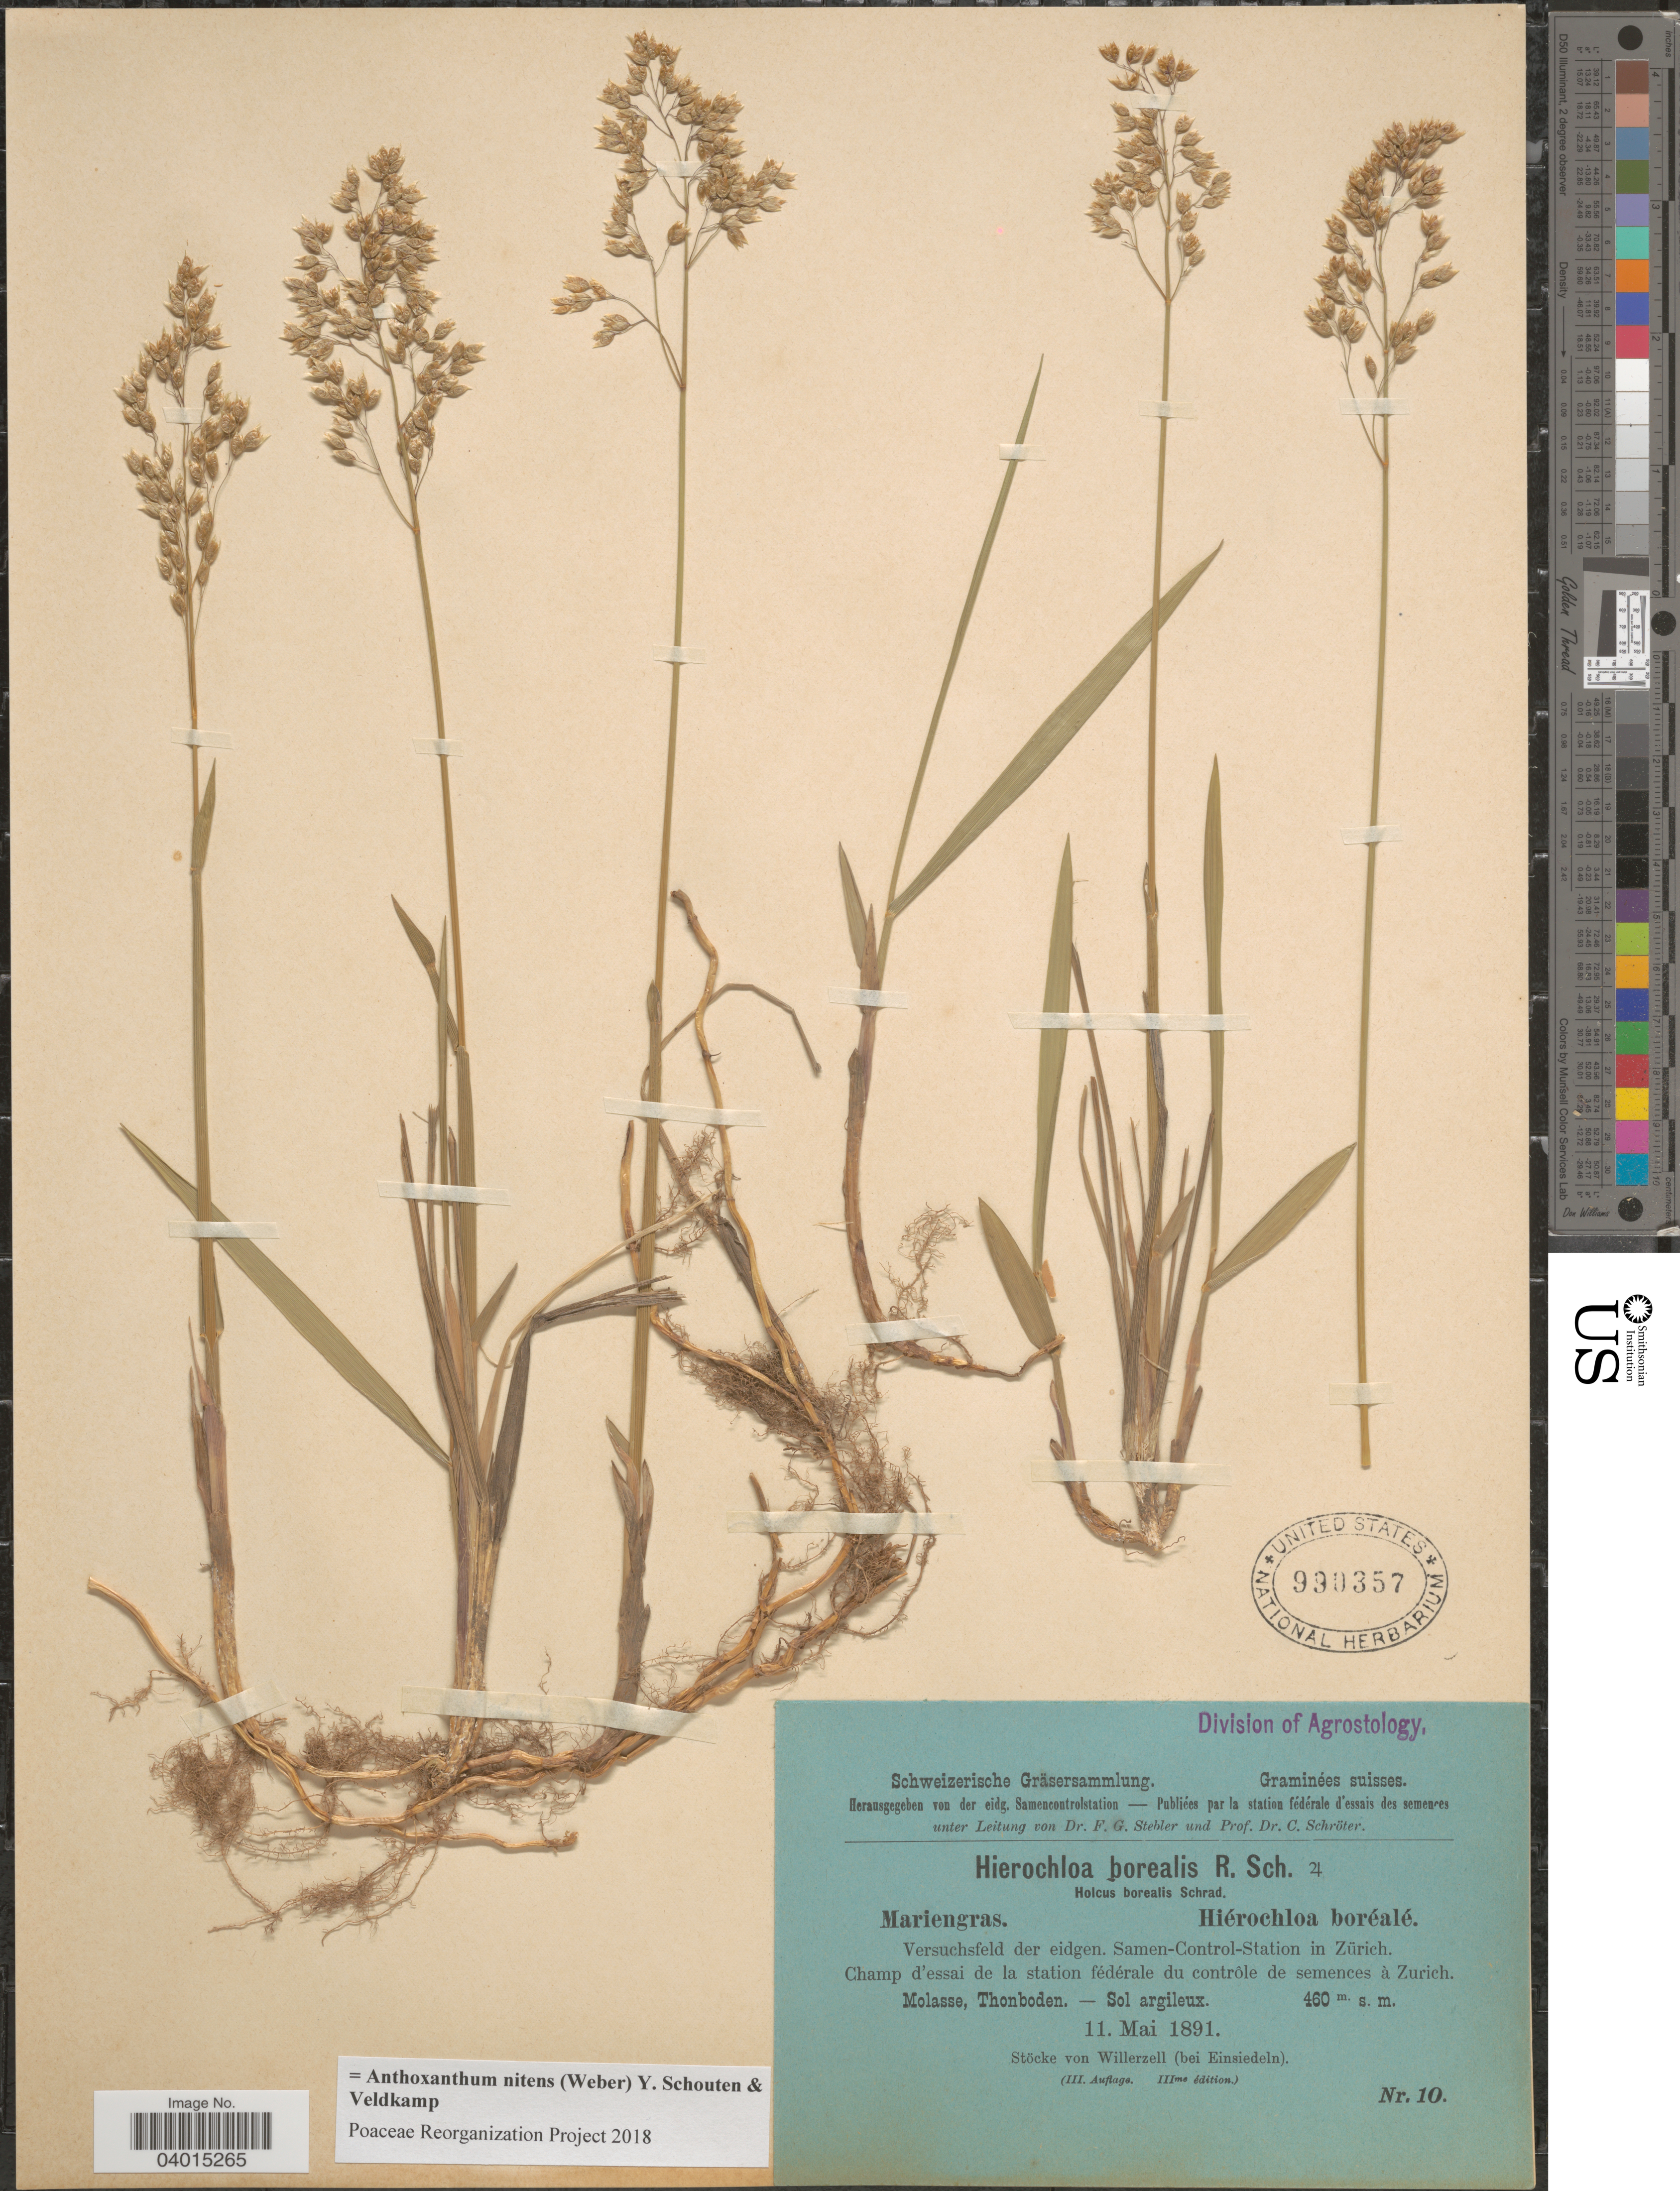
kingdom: Plantae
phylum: Tracheophyta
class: Liliopsida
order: Poales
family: Poaceae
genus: Anthoxanthum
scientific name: Anthoxanthum nitens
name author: (G.H. Weber) R.T.A. Schouten & Veldkamp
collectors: Stebler, F.G. & Schröter, C.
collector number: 10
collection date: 1891-05-11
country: Switzerland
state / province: Zurich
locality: Suisses. Versuchsfeld der eidgen. Samen-Control-Station in Zürich. Champ d'essai de la station fédérale du contrôle de semences à Zurich. Molasse, Thonboden. - Sol argileux.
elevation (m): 460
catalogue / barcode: US 990357